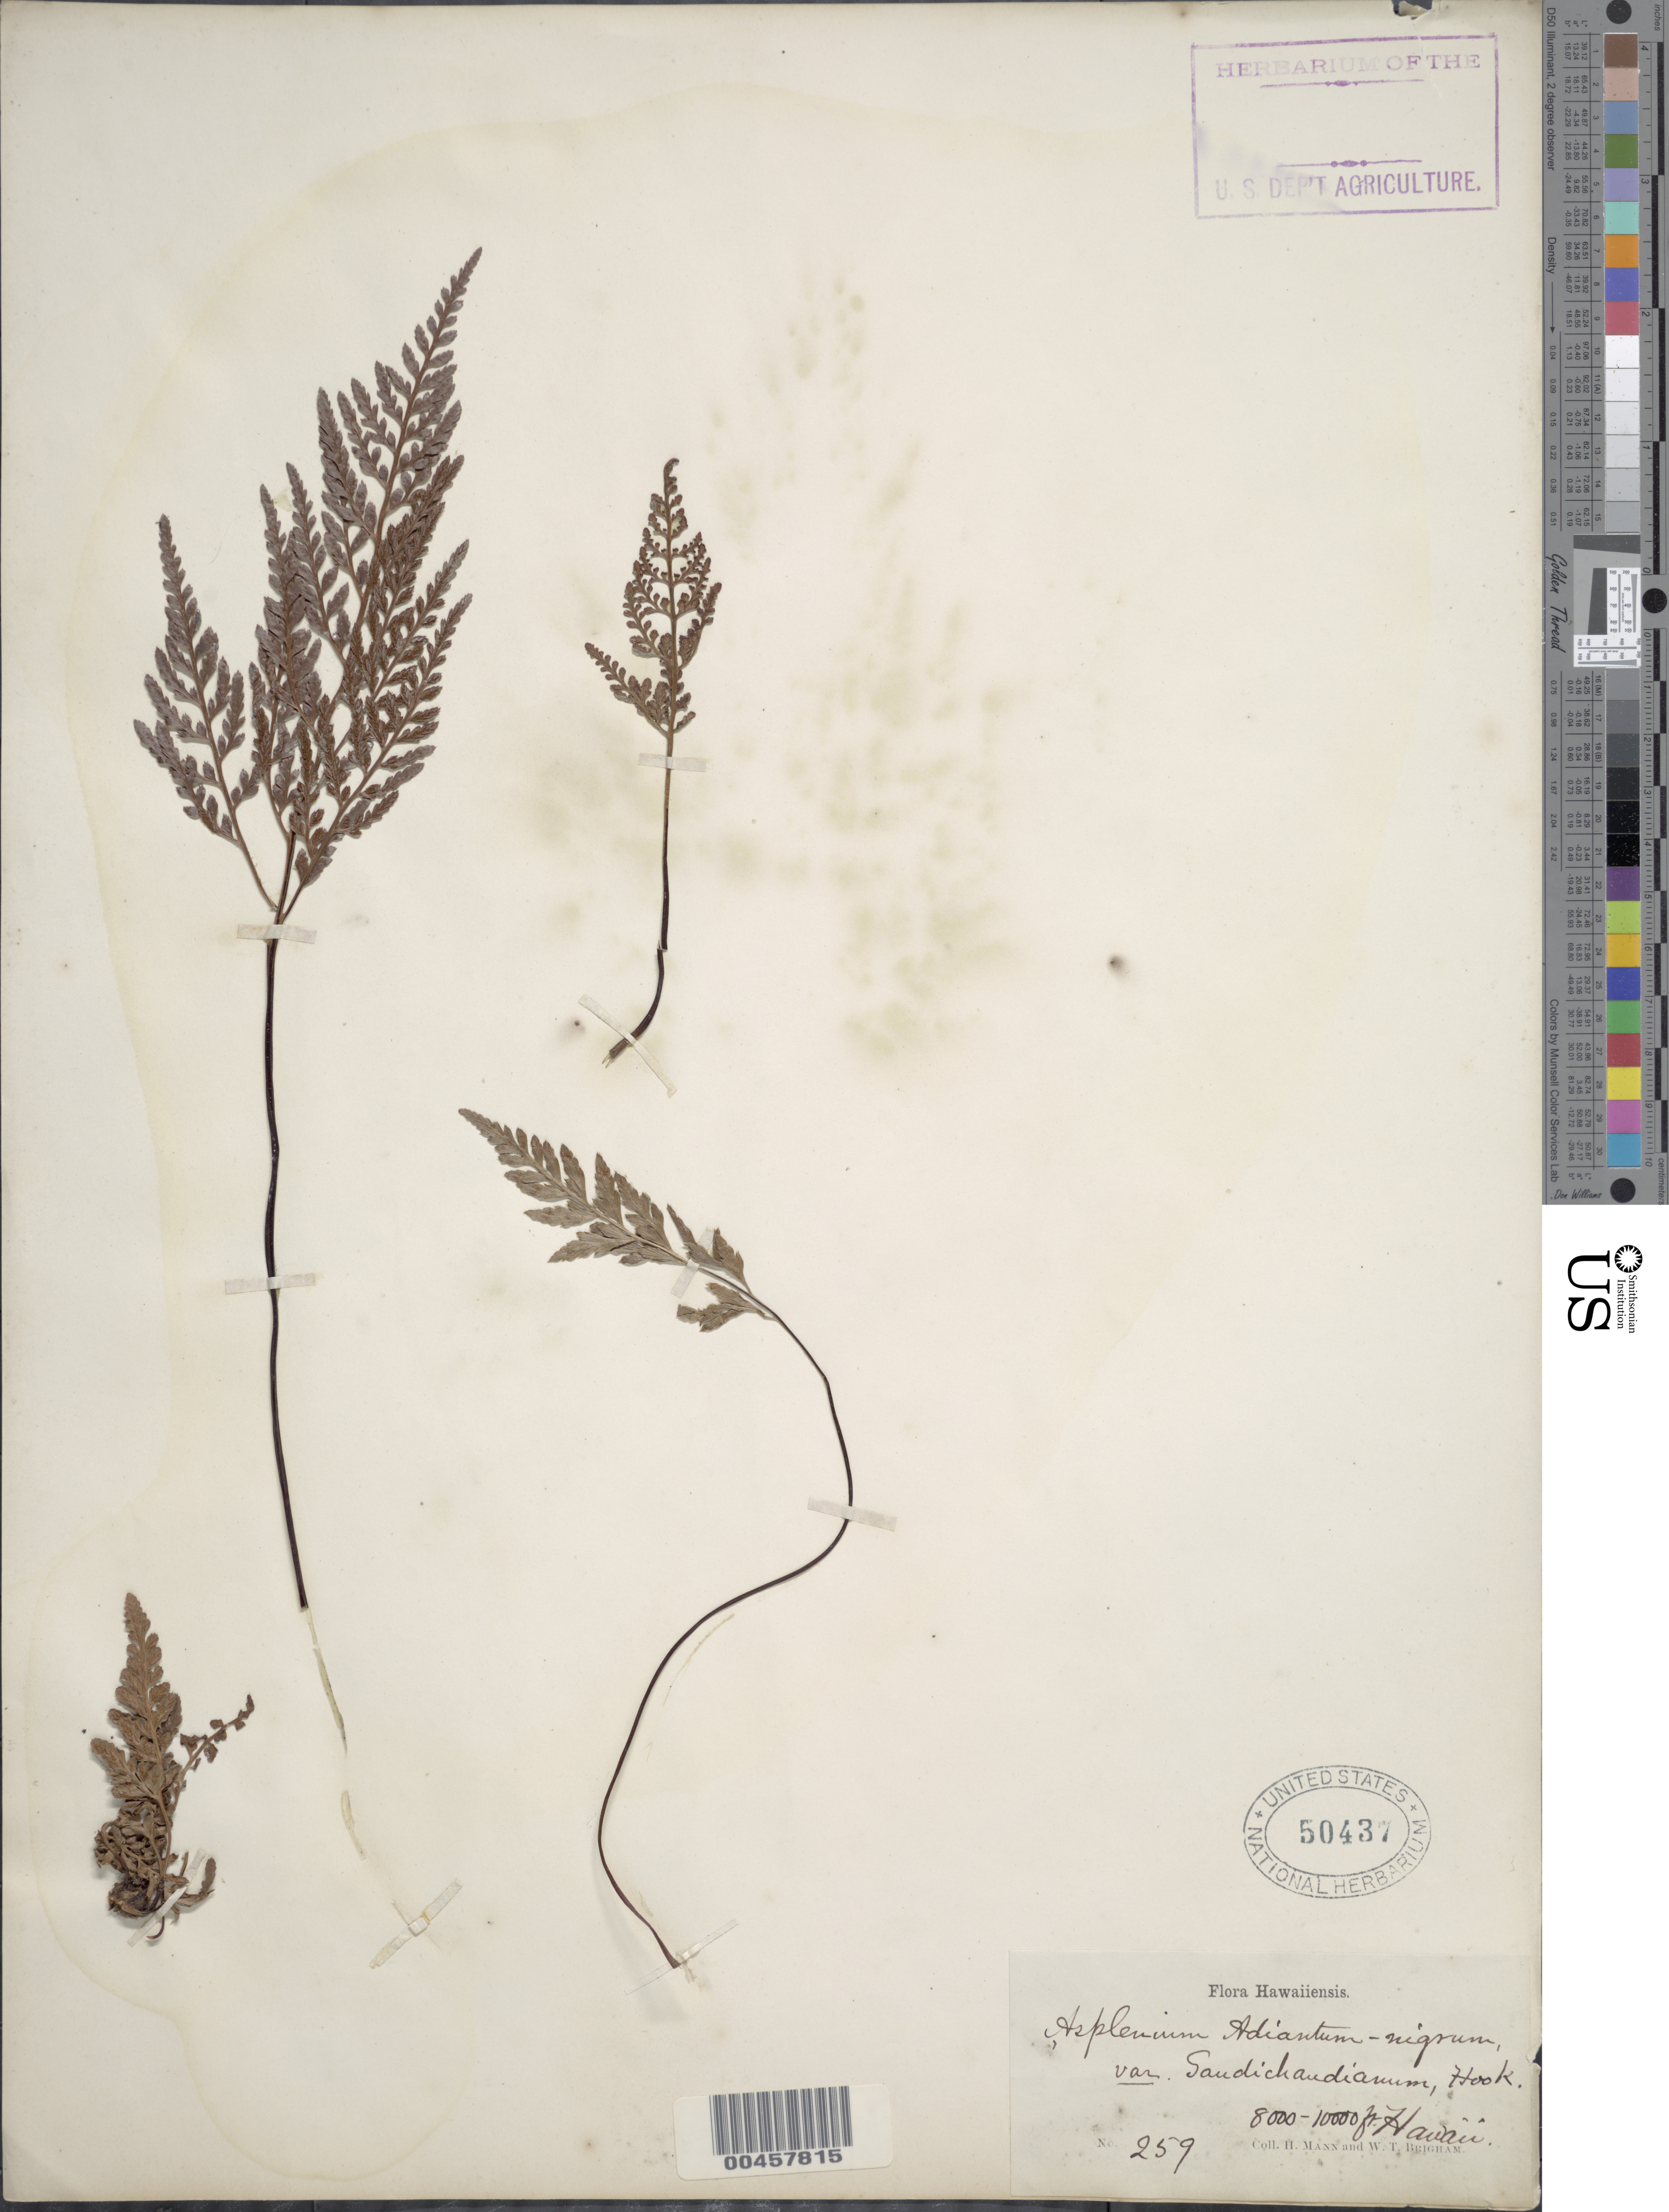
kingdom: Plantae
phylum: Tracheophyta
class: Polypodiopsida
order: Polypodiales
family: Aspleniaceae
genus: Asplenium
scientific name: Asplenium adiantum-nigrum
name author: L.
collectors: H. Mann & W. T. Brigham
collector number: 259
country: United States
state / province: Hawaii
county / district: Hawaii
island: Hawaii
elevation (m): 2438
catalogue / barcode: US 50437